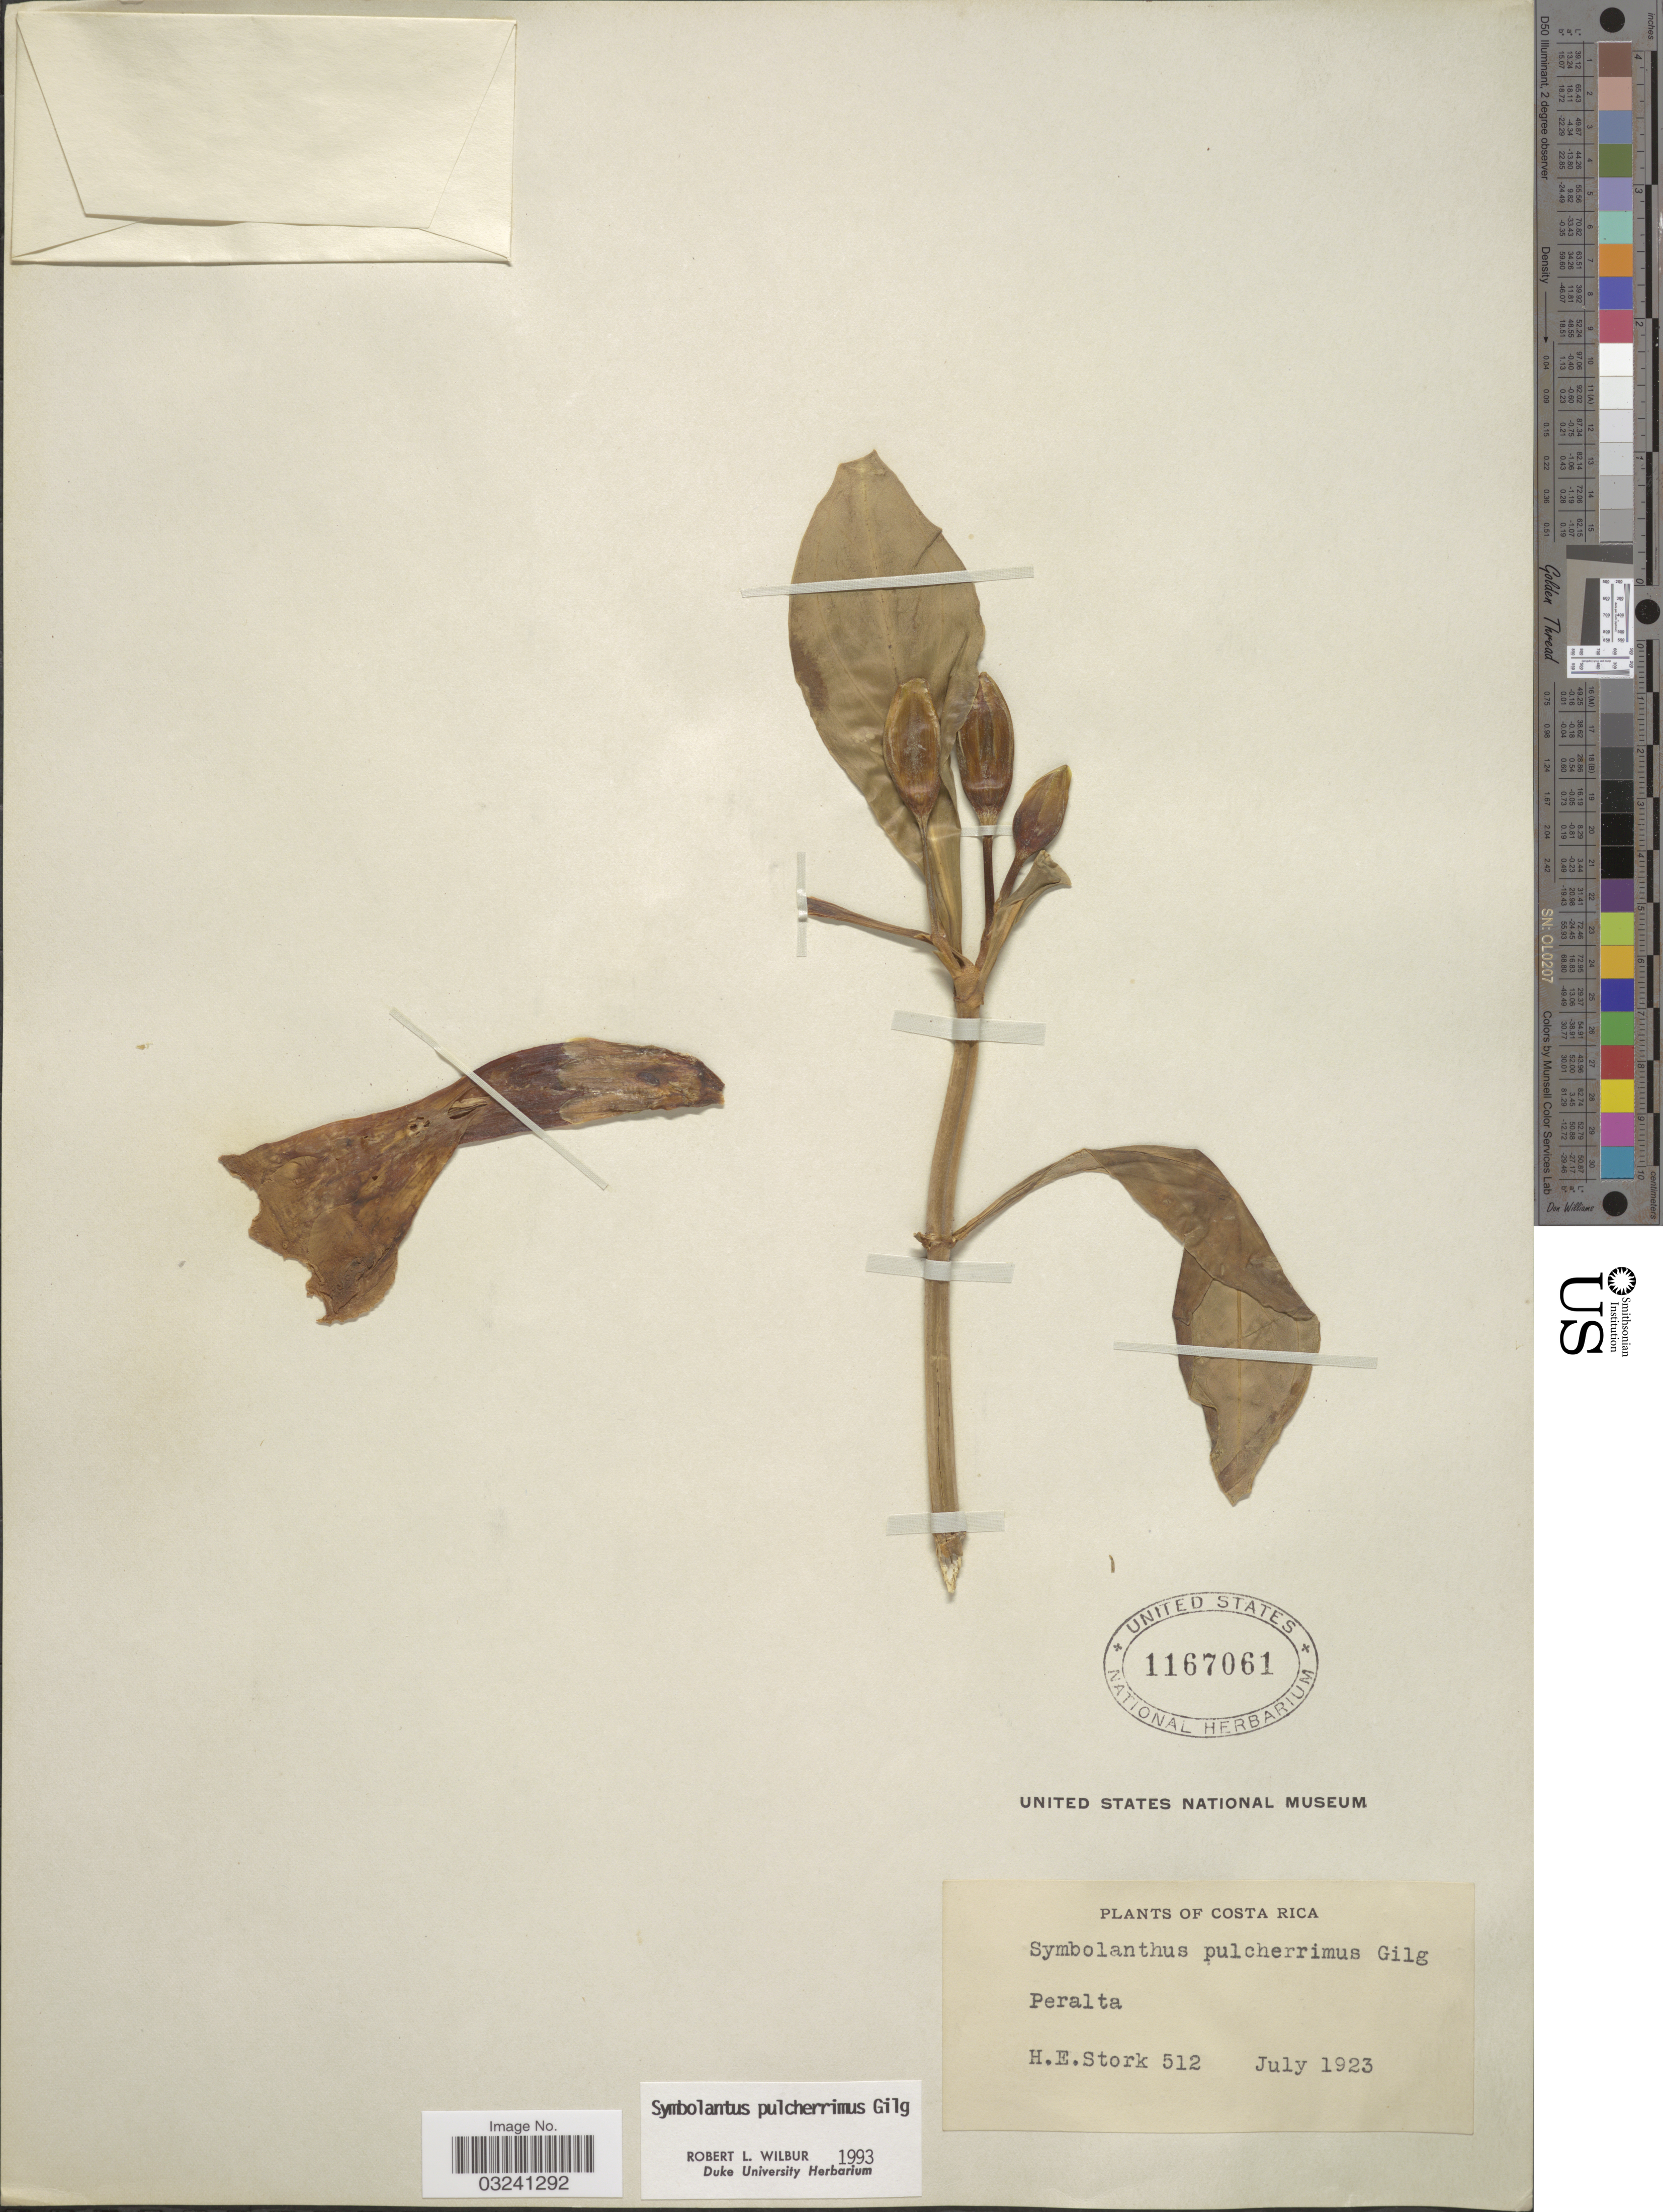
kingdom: Plantae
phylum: Tracheophyta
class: Magnoliopsida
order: Gentianales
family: Gentianaceae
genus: Symbolanthus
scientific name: Symbolanthus pulcherrimus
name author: Gilg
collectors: H. E. Stork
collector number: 512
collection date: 1923-07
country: Costa Rica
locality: Peralta.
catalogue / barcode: US 1167061